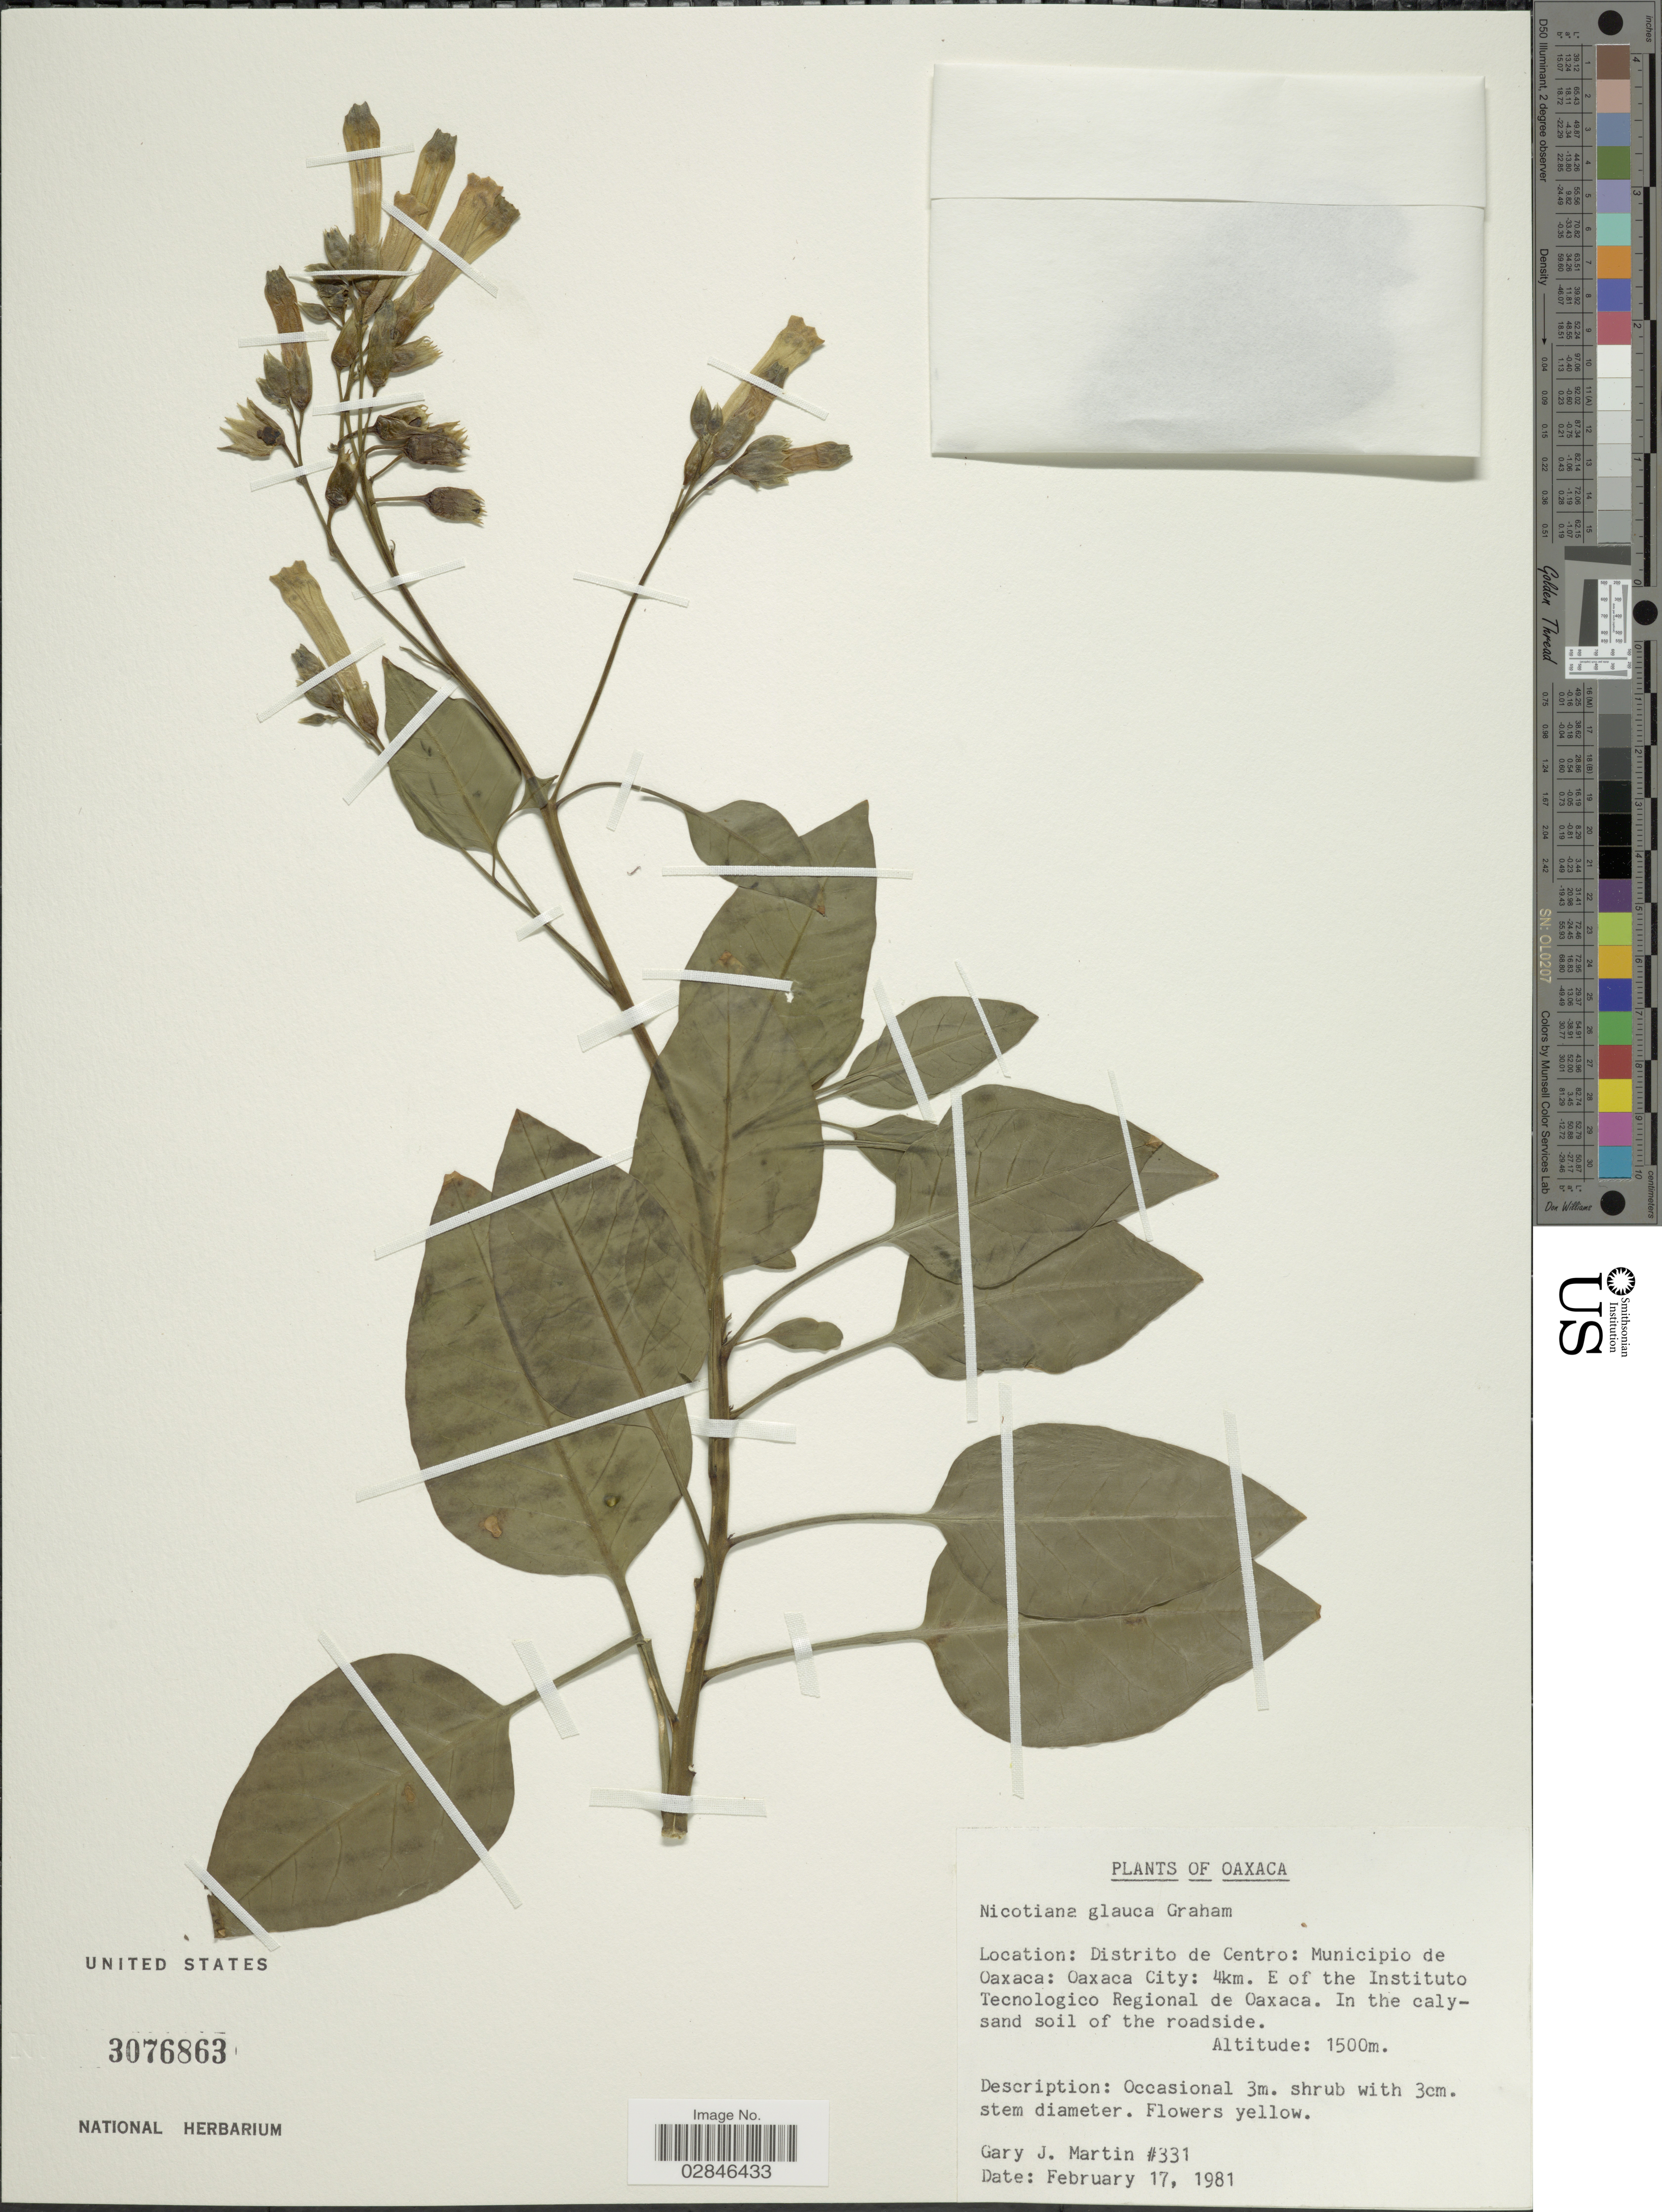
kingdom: Plantae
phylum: Tracheophyta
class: Magnoliopsida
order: Solanales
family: Solanaceae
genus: Nicotiana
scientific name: Nicotiana glauca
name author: Graham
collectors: G. J. Martin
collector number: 331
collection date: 1981-02-17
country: Mexico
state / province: Oaxaca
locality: Distrito de Centro: Municipio de Oaxaca: Oaxaca City: 4km. E of the Instituto Tecnologico Regional de Oaxaca.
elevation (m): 1500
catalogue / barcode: US 3076863